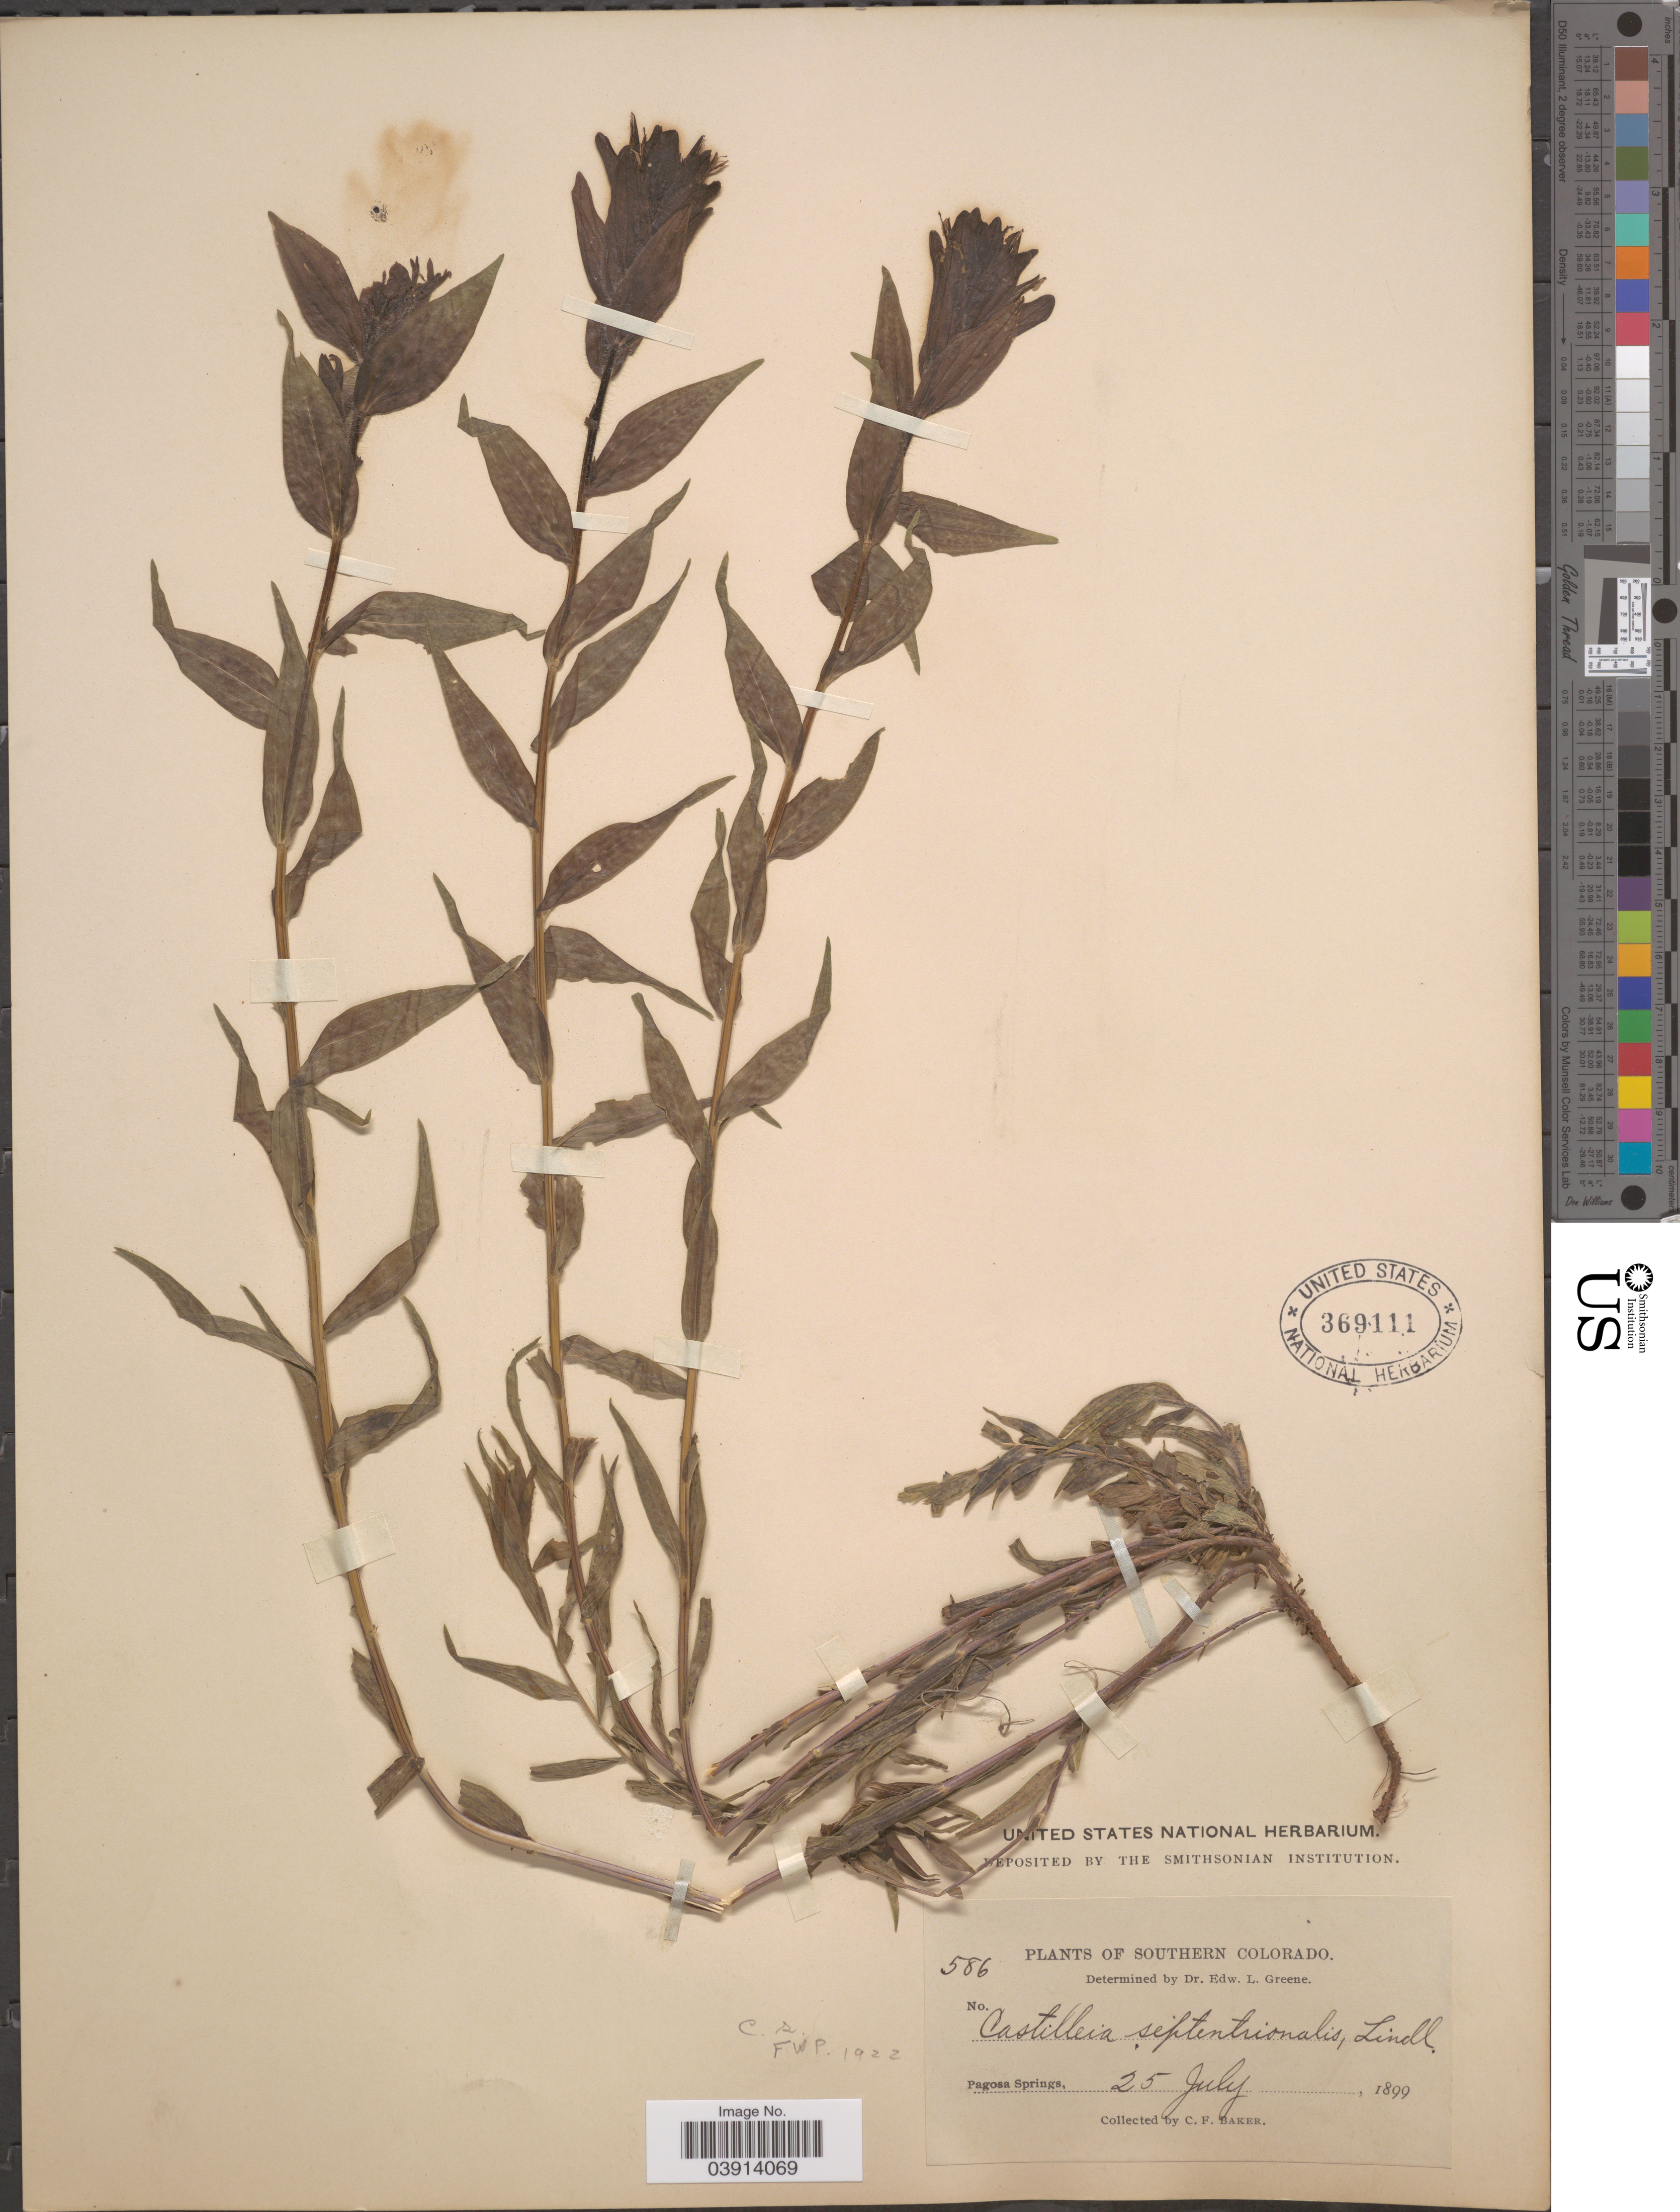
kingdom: Plantae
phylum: Tracheophyta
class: Magnoliopsida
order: Lamiales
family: Orobanchaceae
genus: Castilleja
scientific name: Castilleja septentrionalis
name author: Lindl.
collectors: C. F. Baker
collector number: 586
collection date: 1899-07-25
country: United States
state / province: Colorado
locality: Southern Colorado. Pagosa Springs.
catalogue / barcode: US 369111